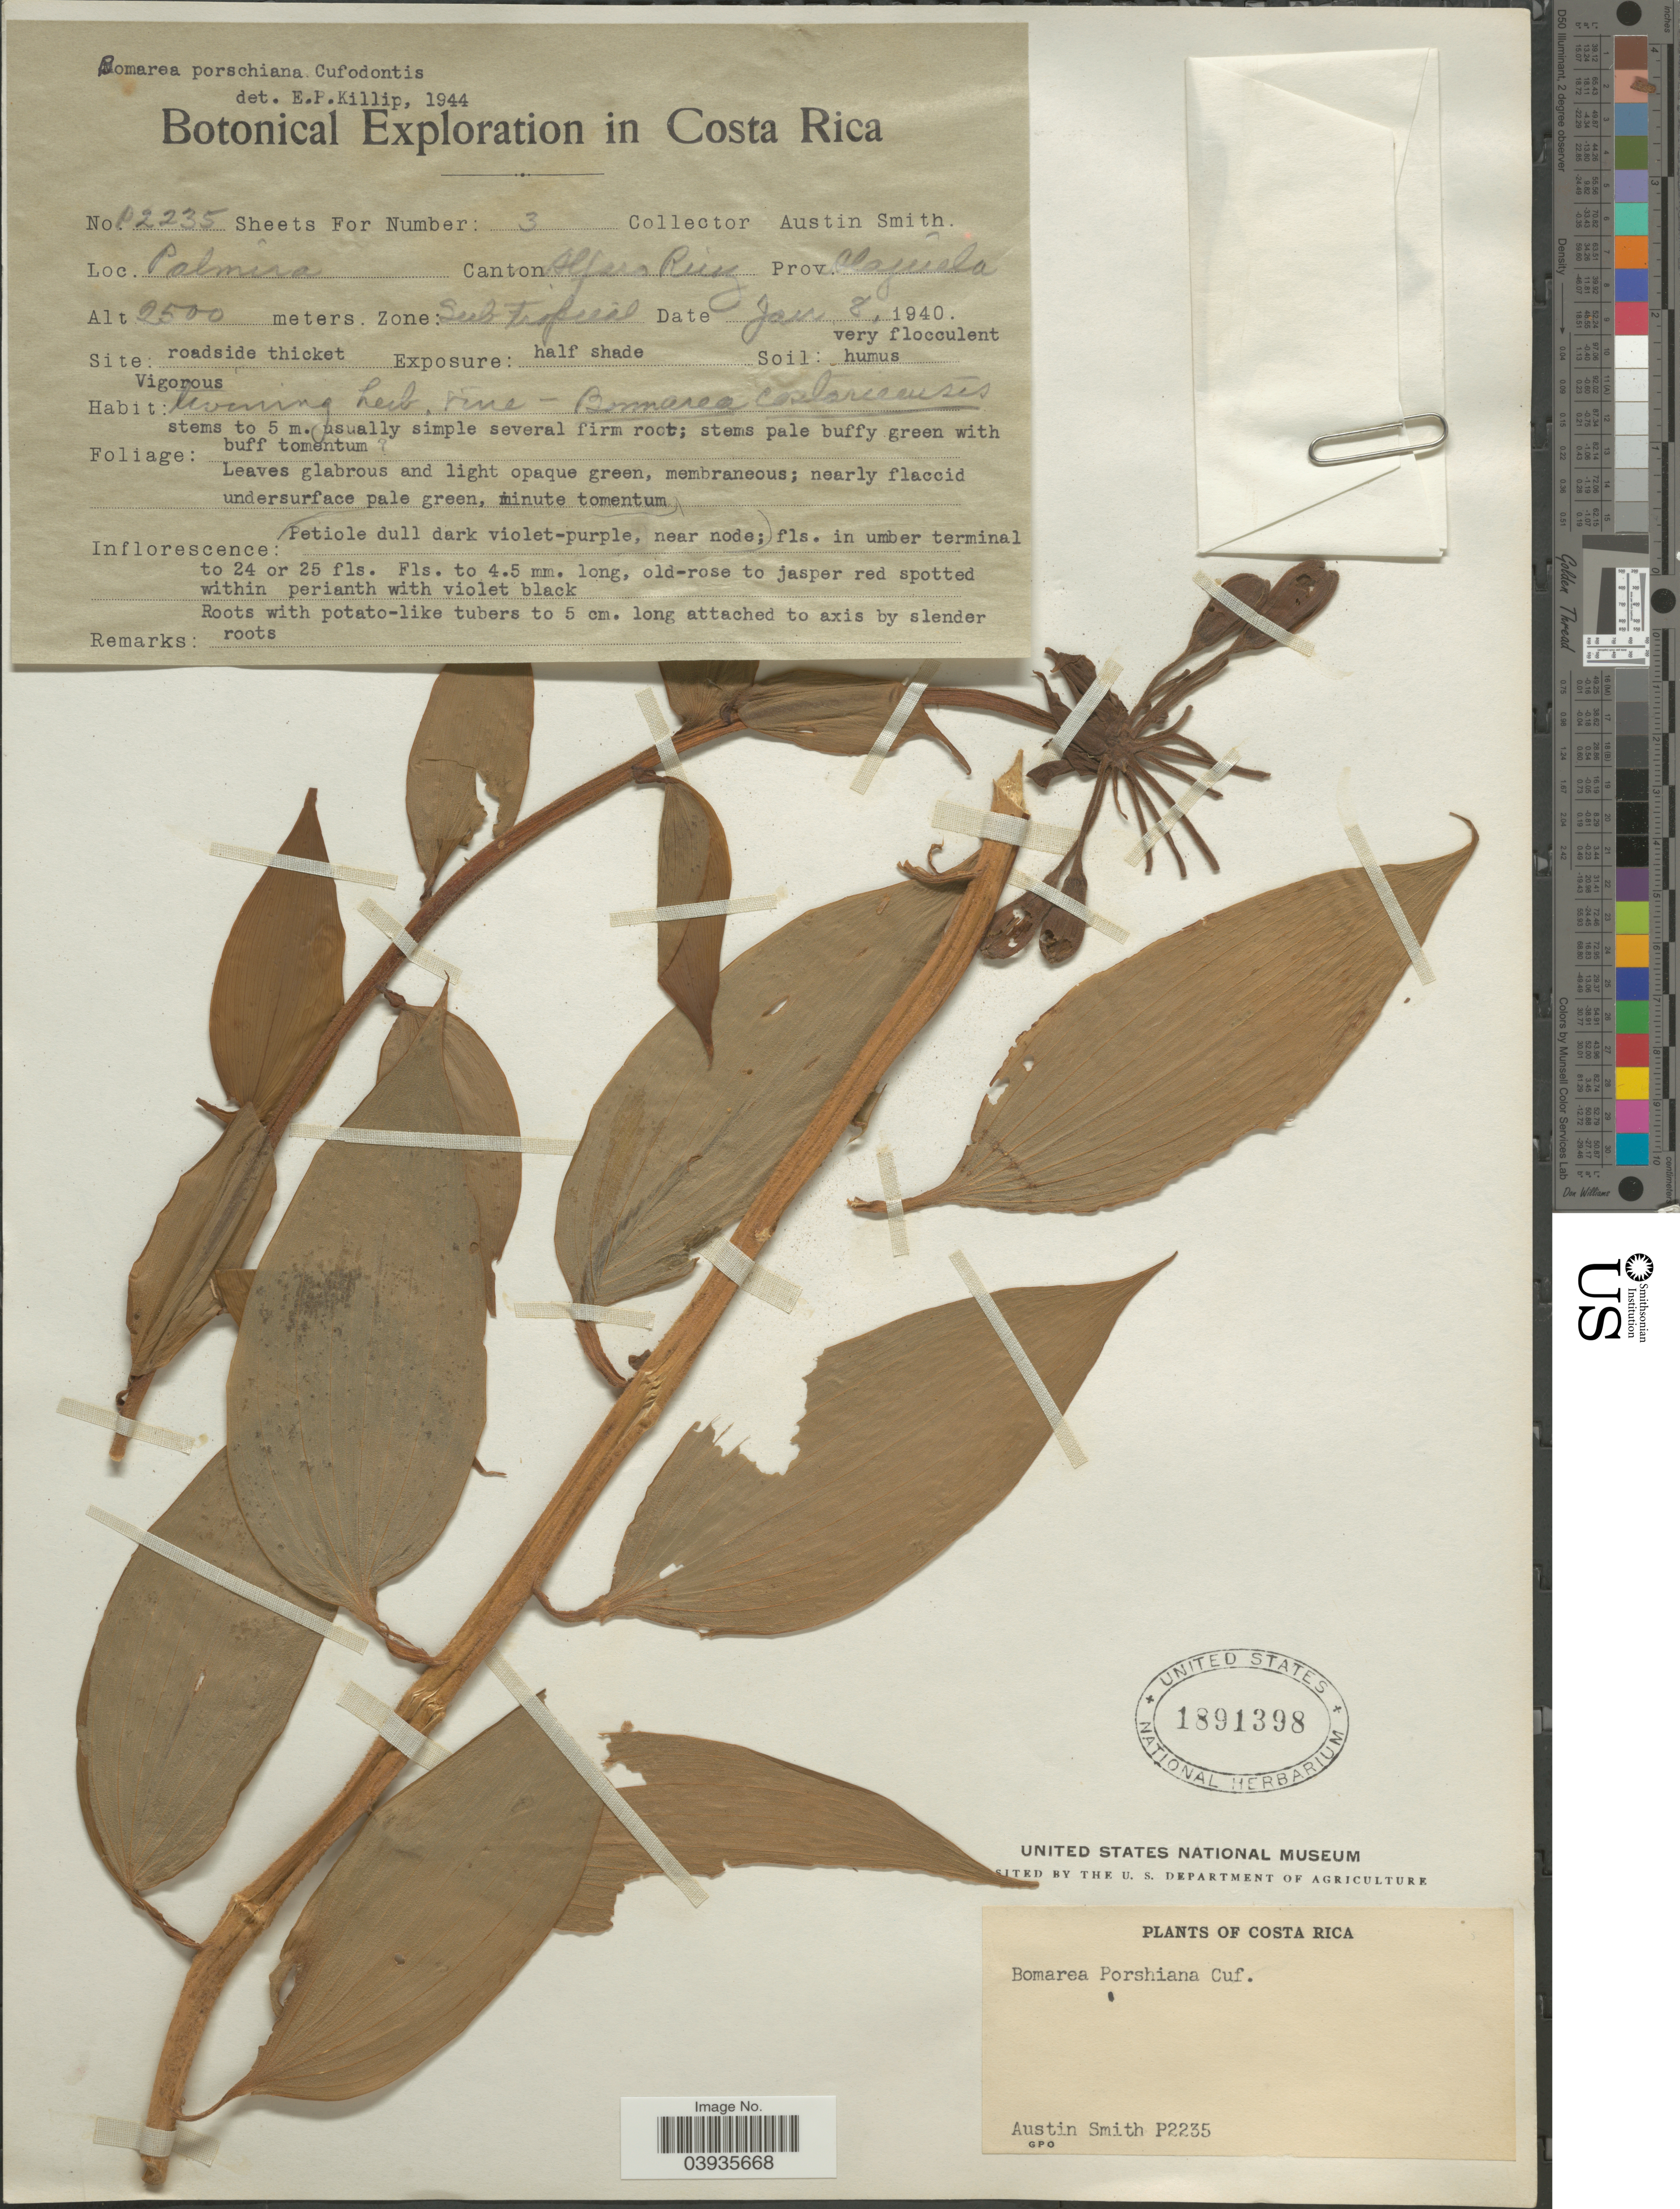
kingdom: Plantae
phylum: Tracheophyta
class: Liliopsida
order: Liliales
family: Alstroemeriaceae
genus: Bomarea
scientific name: Bomarea porschiana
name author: Cufod.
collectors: Aust P. Smith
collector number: P2235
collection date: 1940-01-08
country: Costa Rica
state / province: Alajuela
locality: Palmira Canton Alfaro Ruiz. Zone: Subtropical.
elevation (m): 2500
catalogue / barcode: US 1891398